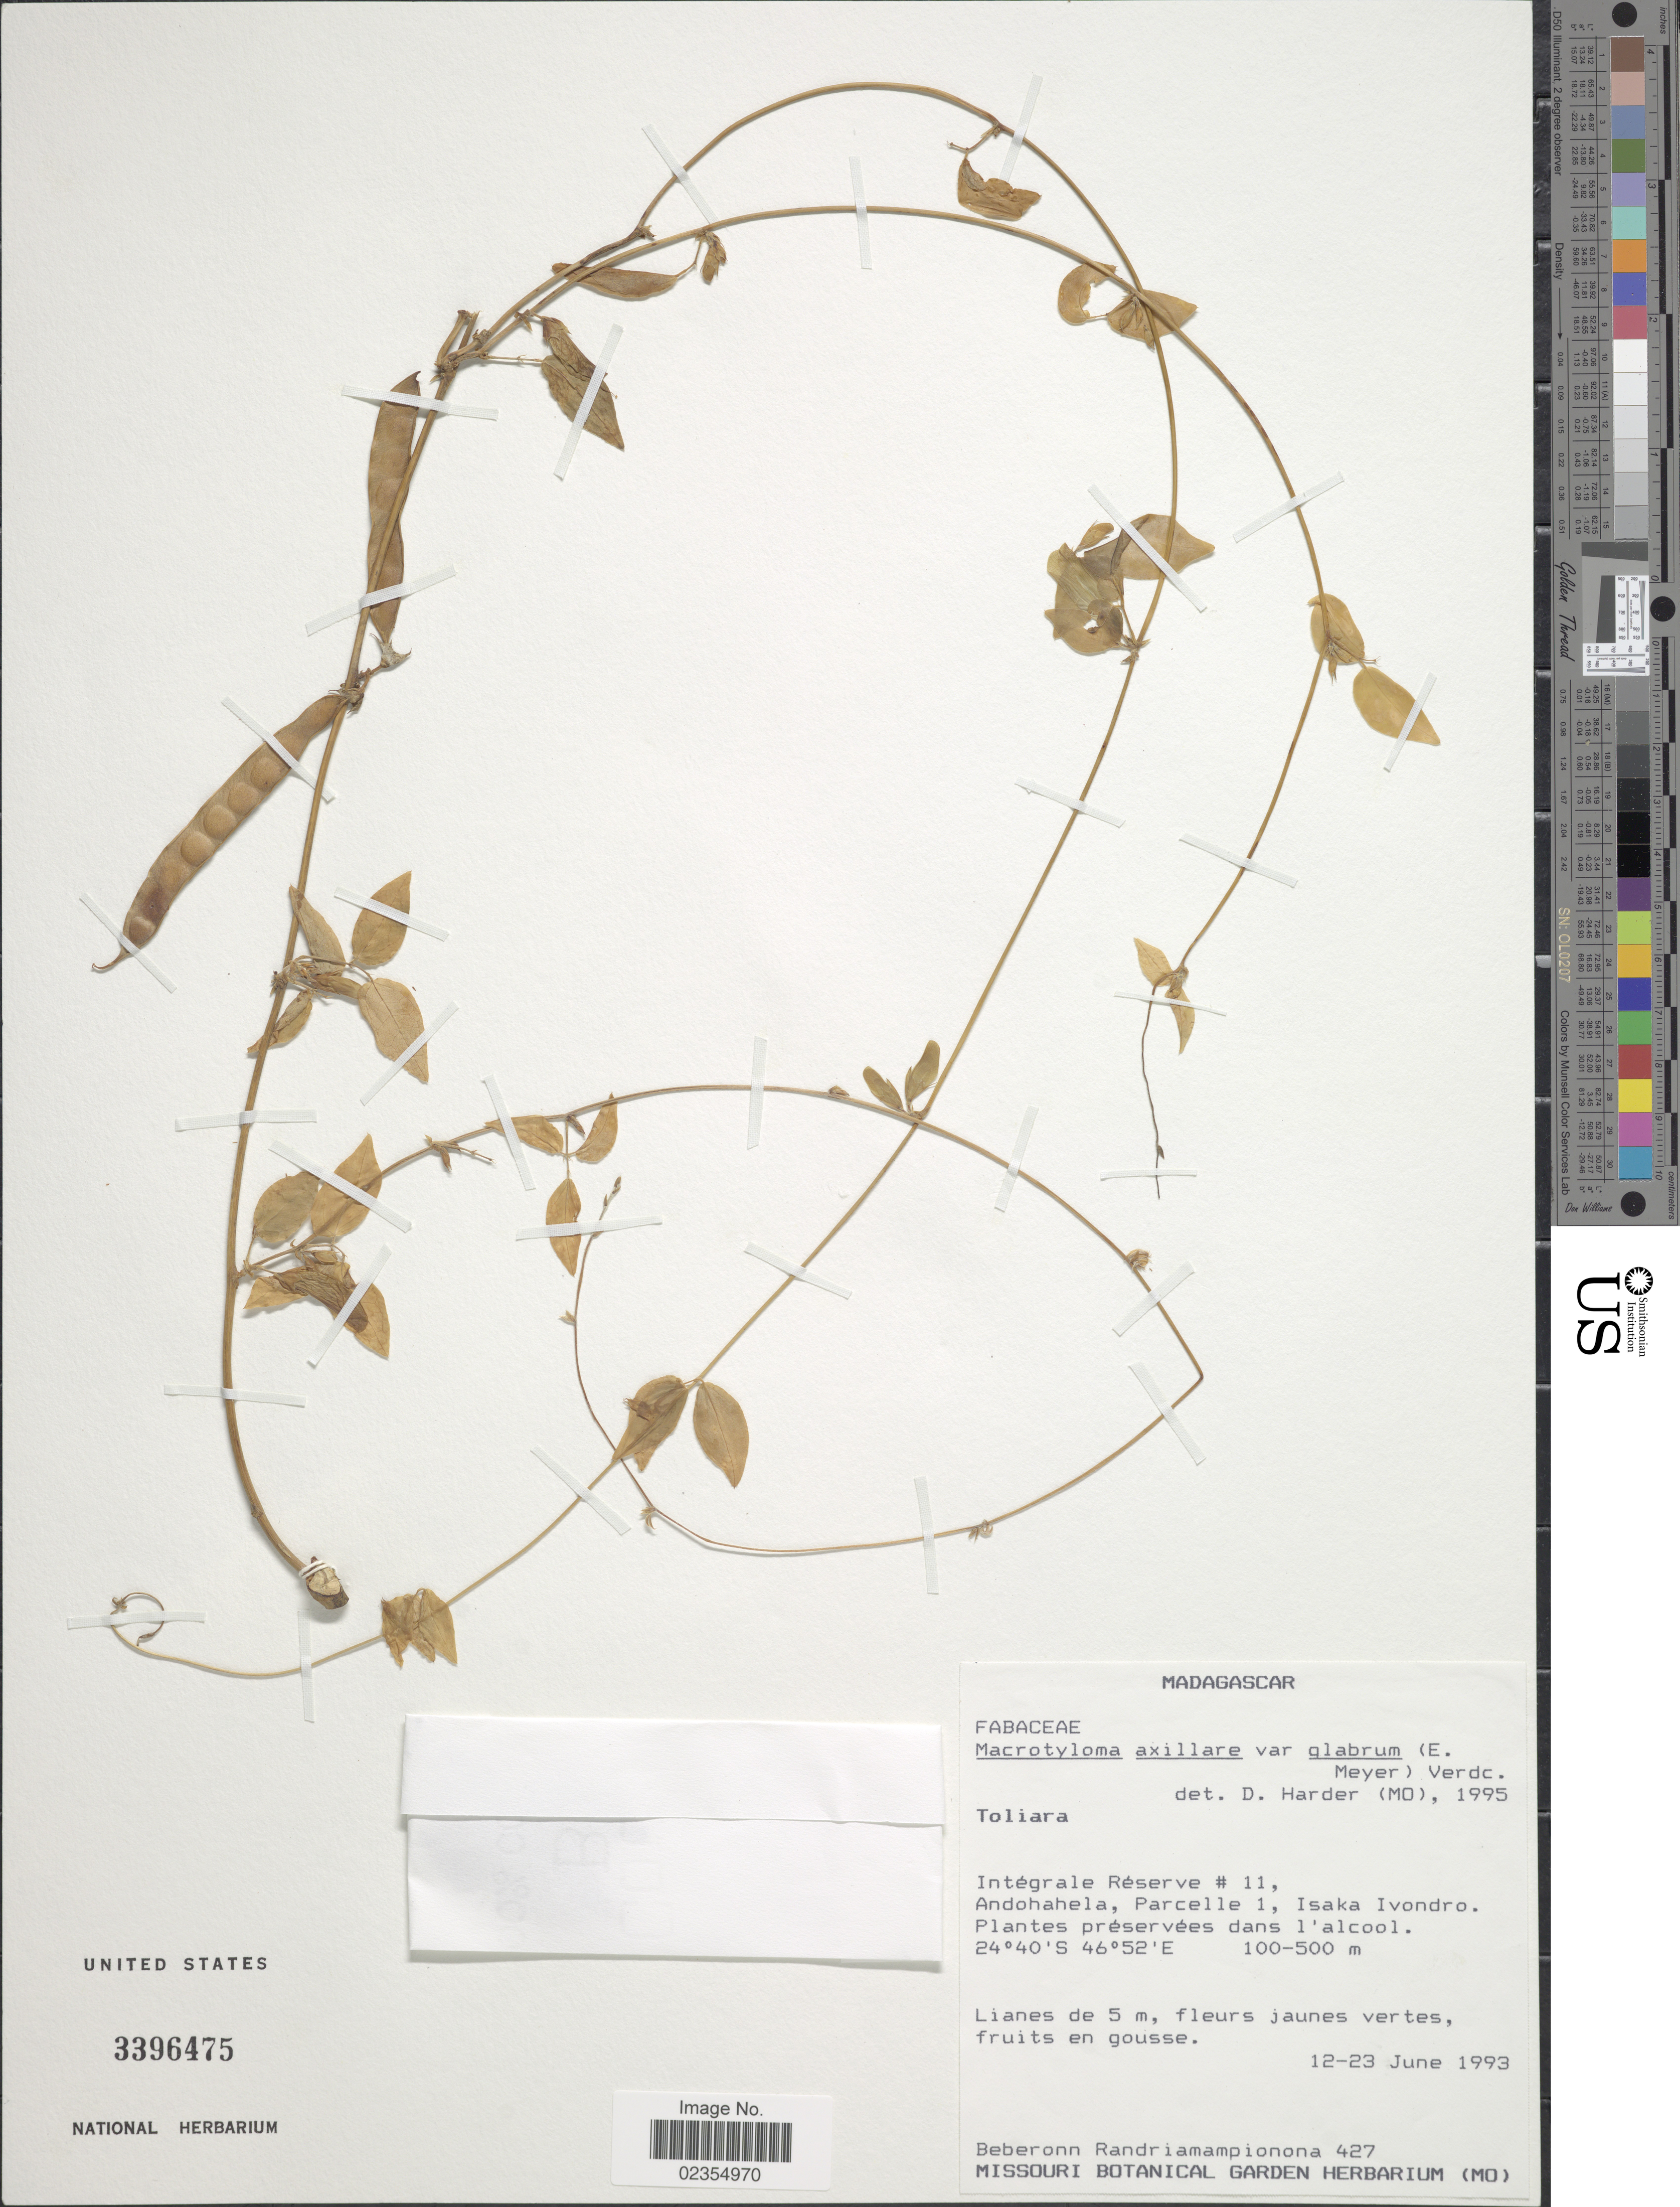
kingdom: Plantae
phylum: Tracheophyta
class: Magnoliopsida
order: Fabales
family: Fabaceae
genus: Macrotyloma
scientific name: Macrotyloma axillare var. glabrum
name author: (E. Mey.) Verdc.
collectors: B. Randriamampionona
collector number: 427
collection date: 1993-06-12/1993-06-23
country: Madagascar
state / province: Anosy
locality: Intégrale Réserve # 11, Andohahela, Parcelle 1, Isaka Ivondro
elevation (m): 100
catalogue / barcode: US 3396475